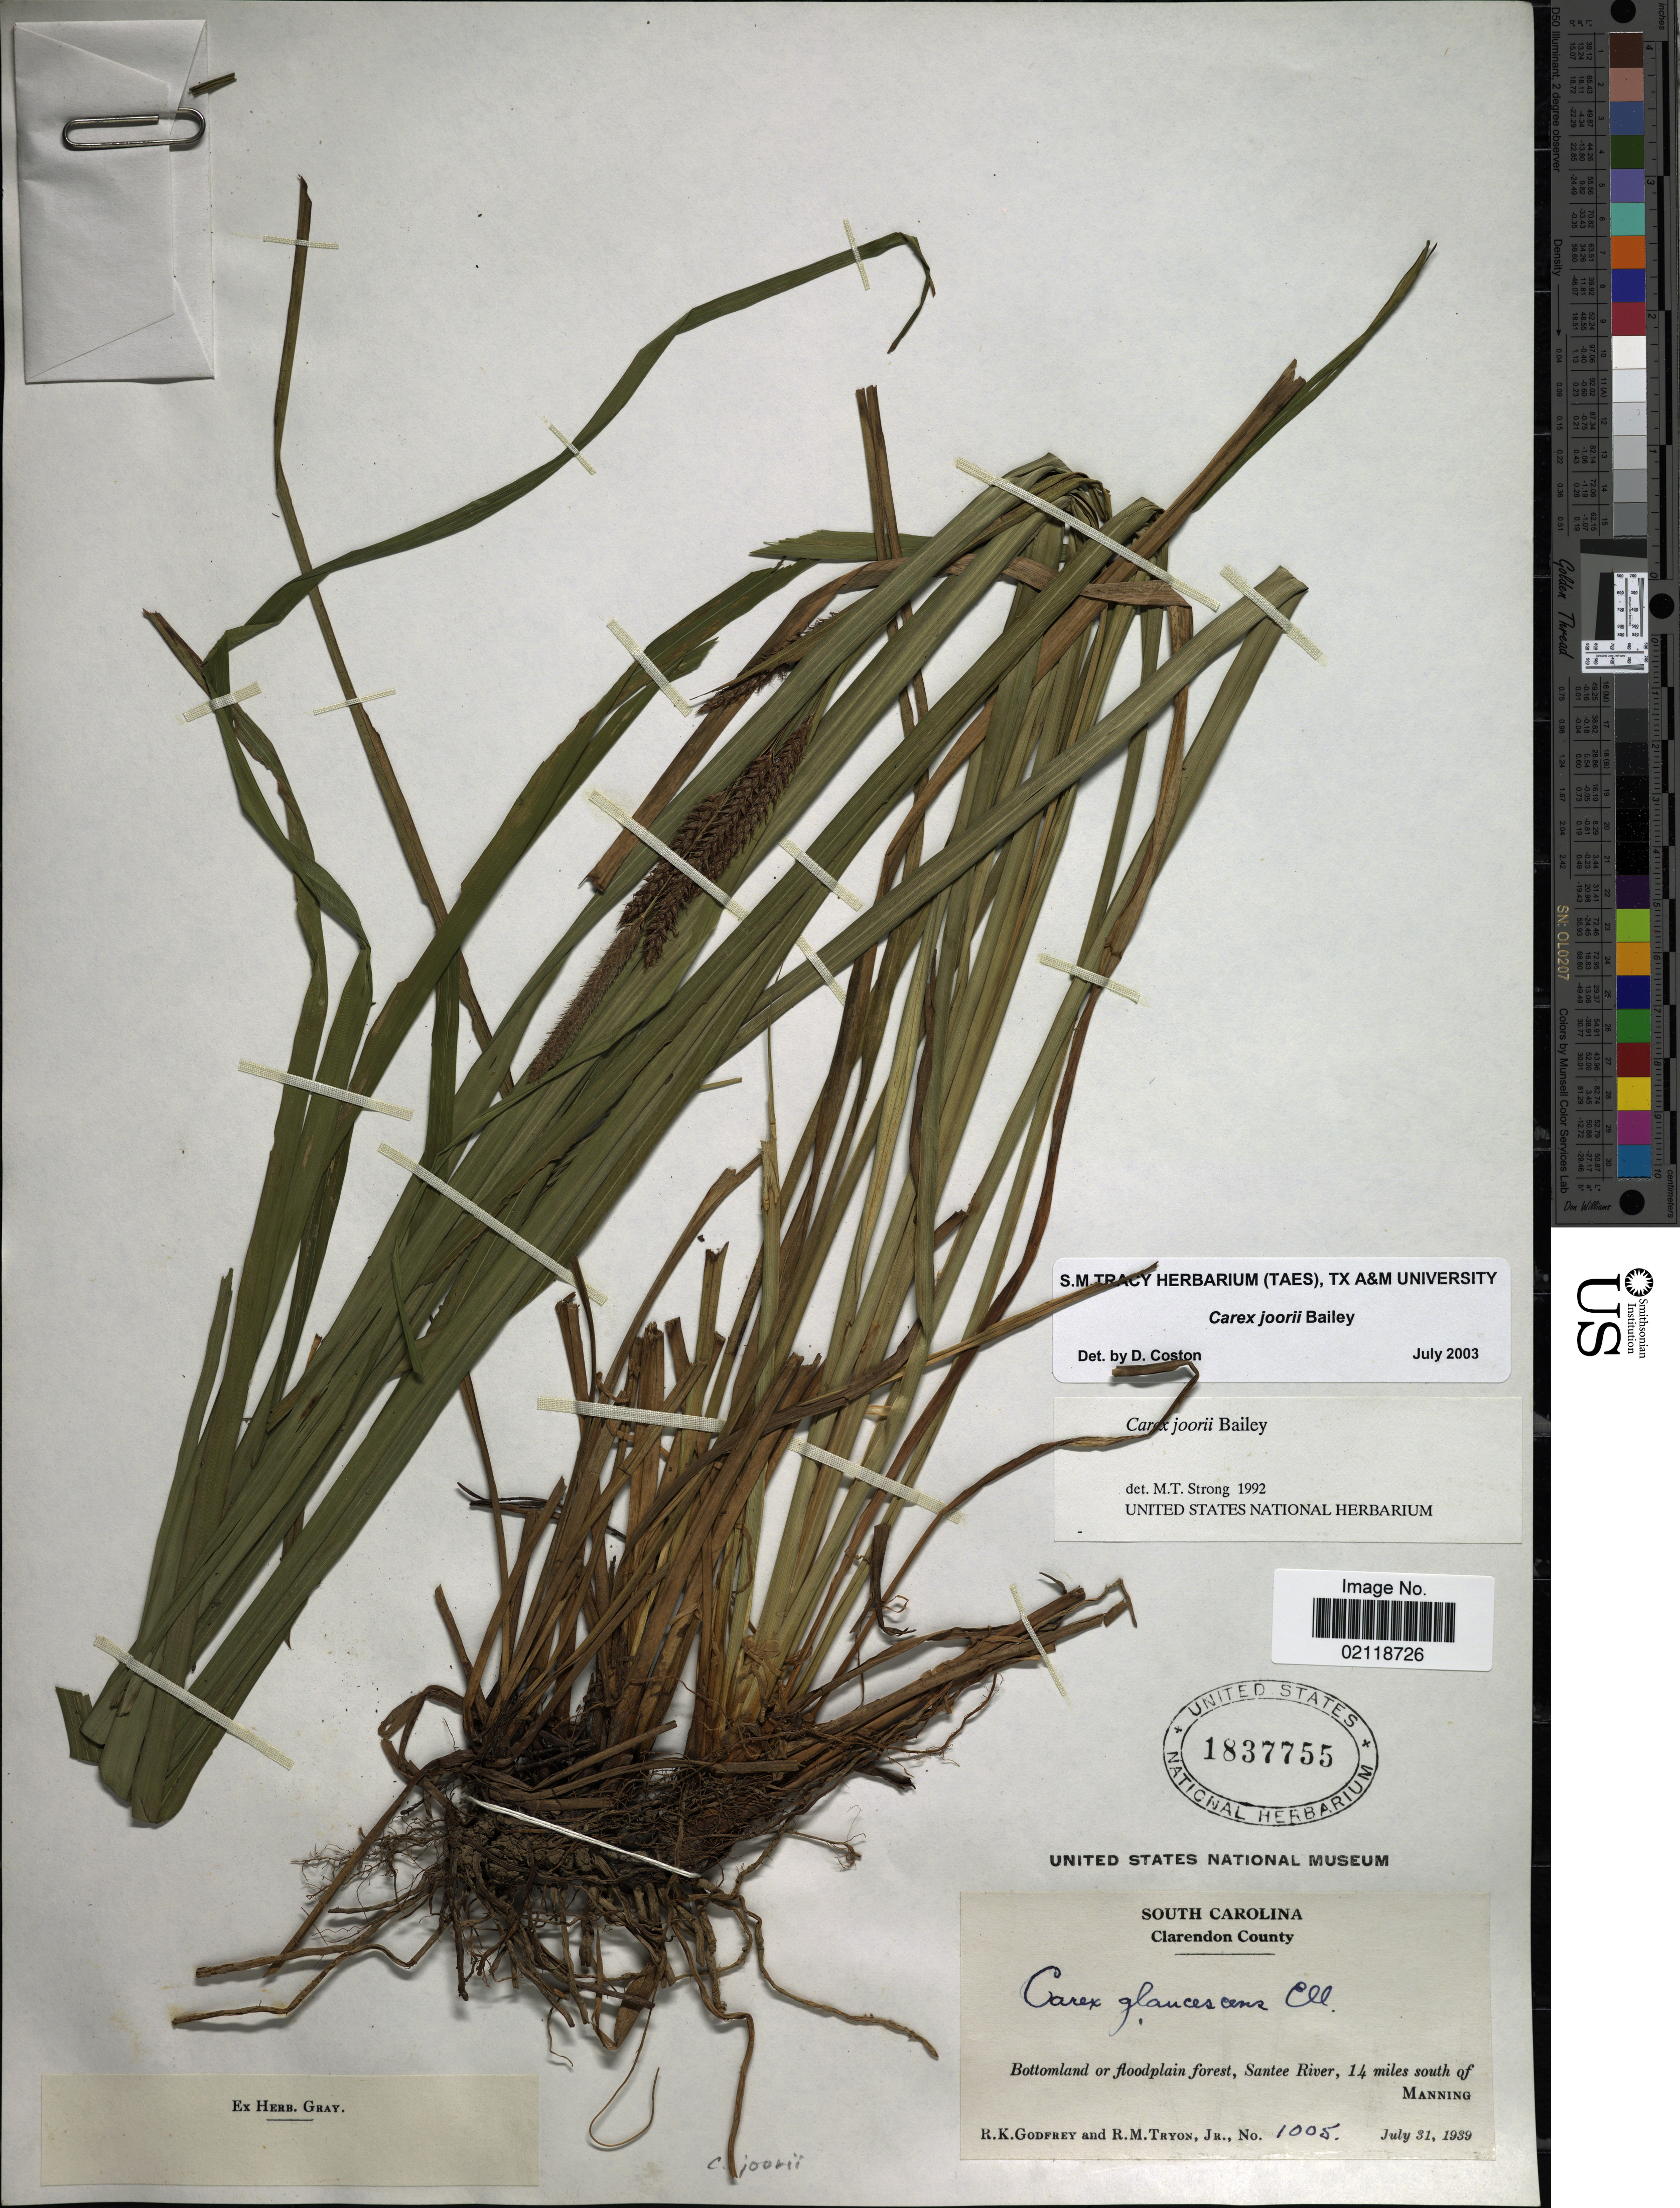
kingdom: Plantae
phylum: Tracheophyta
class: Liliopsida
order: Poales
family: Cyperaceae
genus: Carex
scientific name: Carex joorii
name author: L.H. Bailey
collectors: R. K. Godfrey & R. M. Tryon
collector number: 1005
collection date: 1939-07-31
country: United States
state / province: South Carolina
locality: Clarendon County, Bottomland or floodplain forest, Santee River, 14 miles south of Manning.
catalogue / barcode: US 1837755